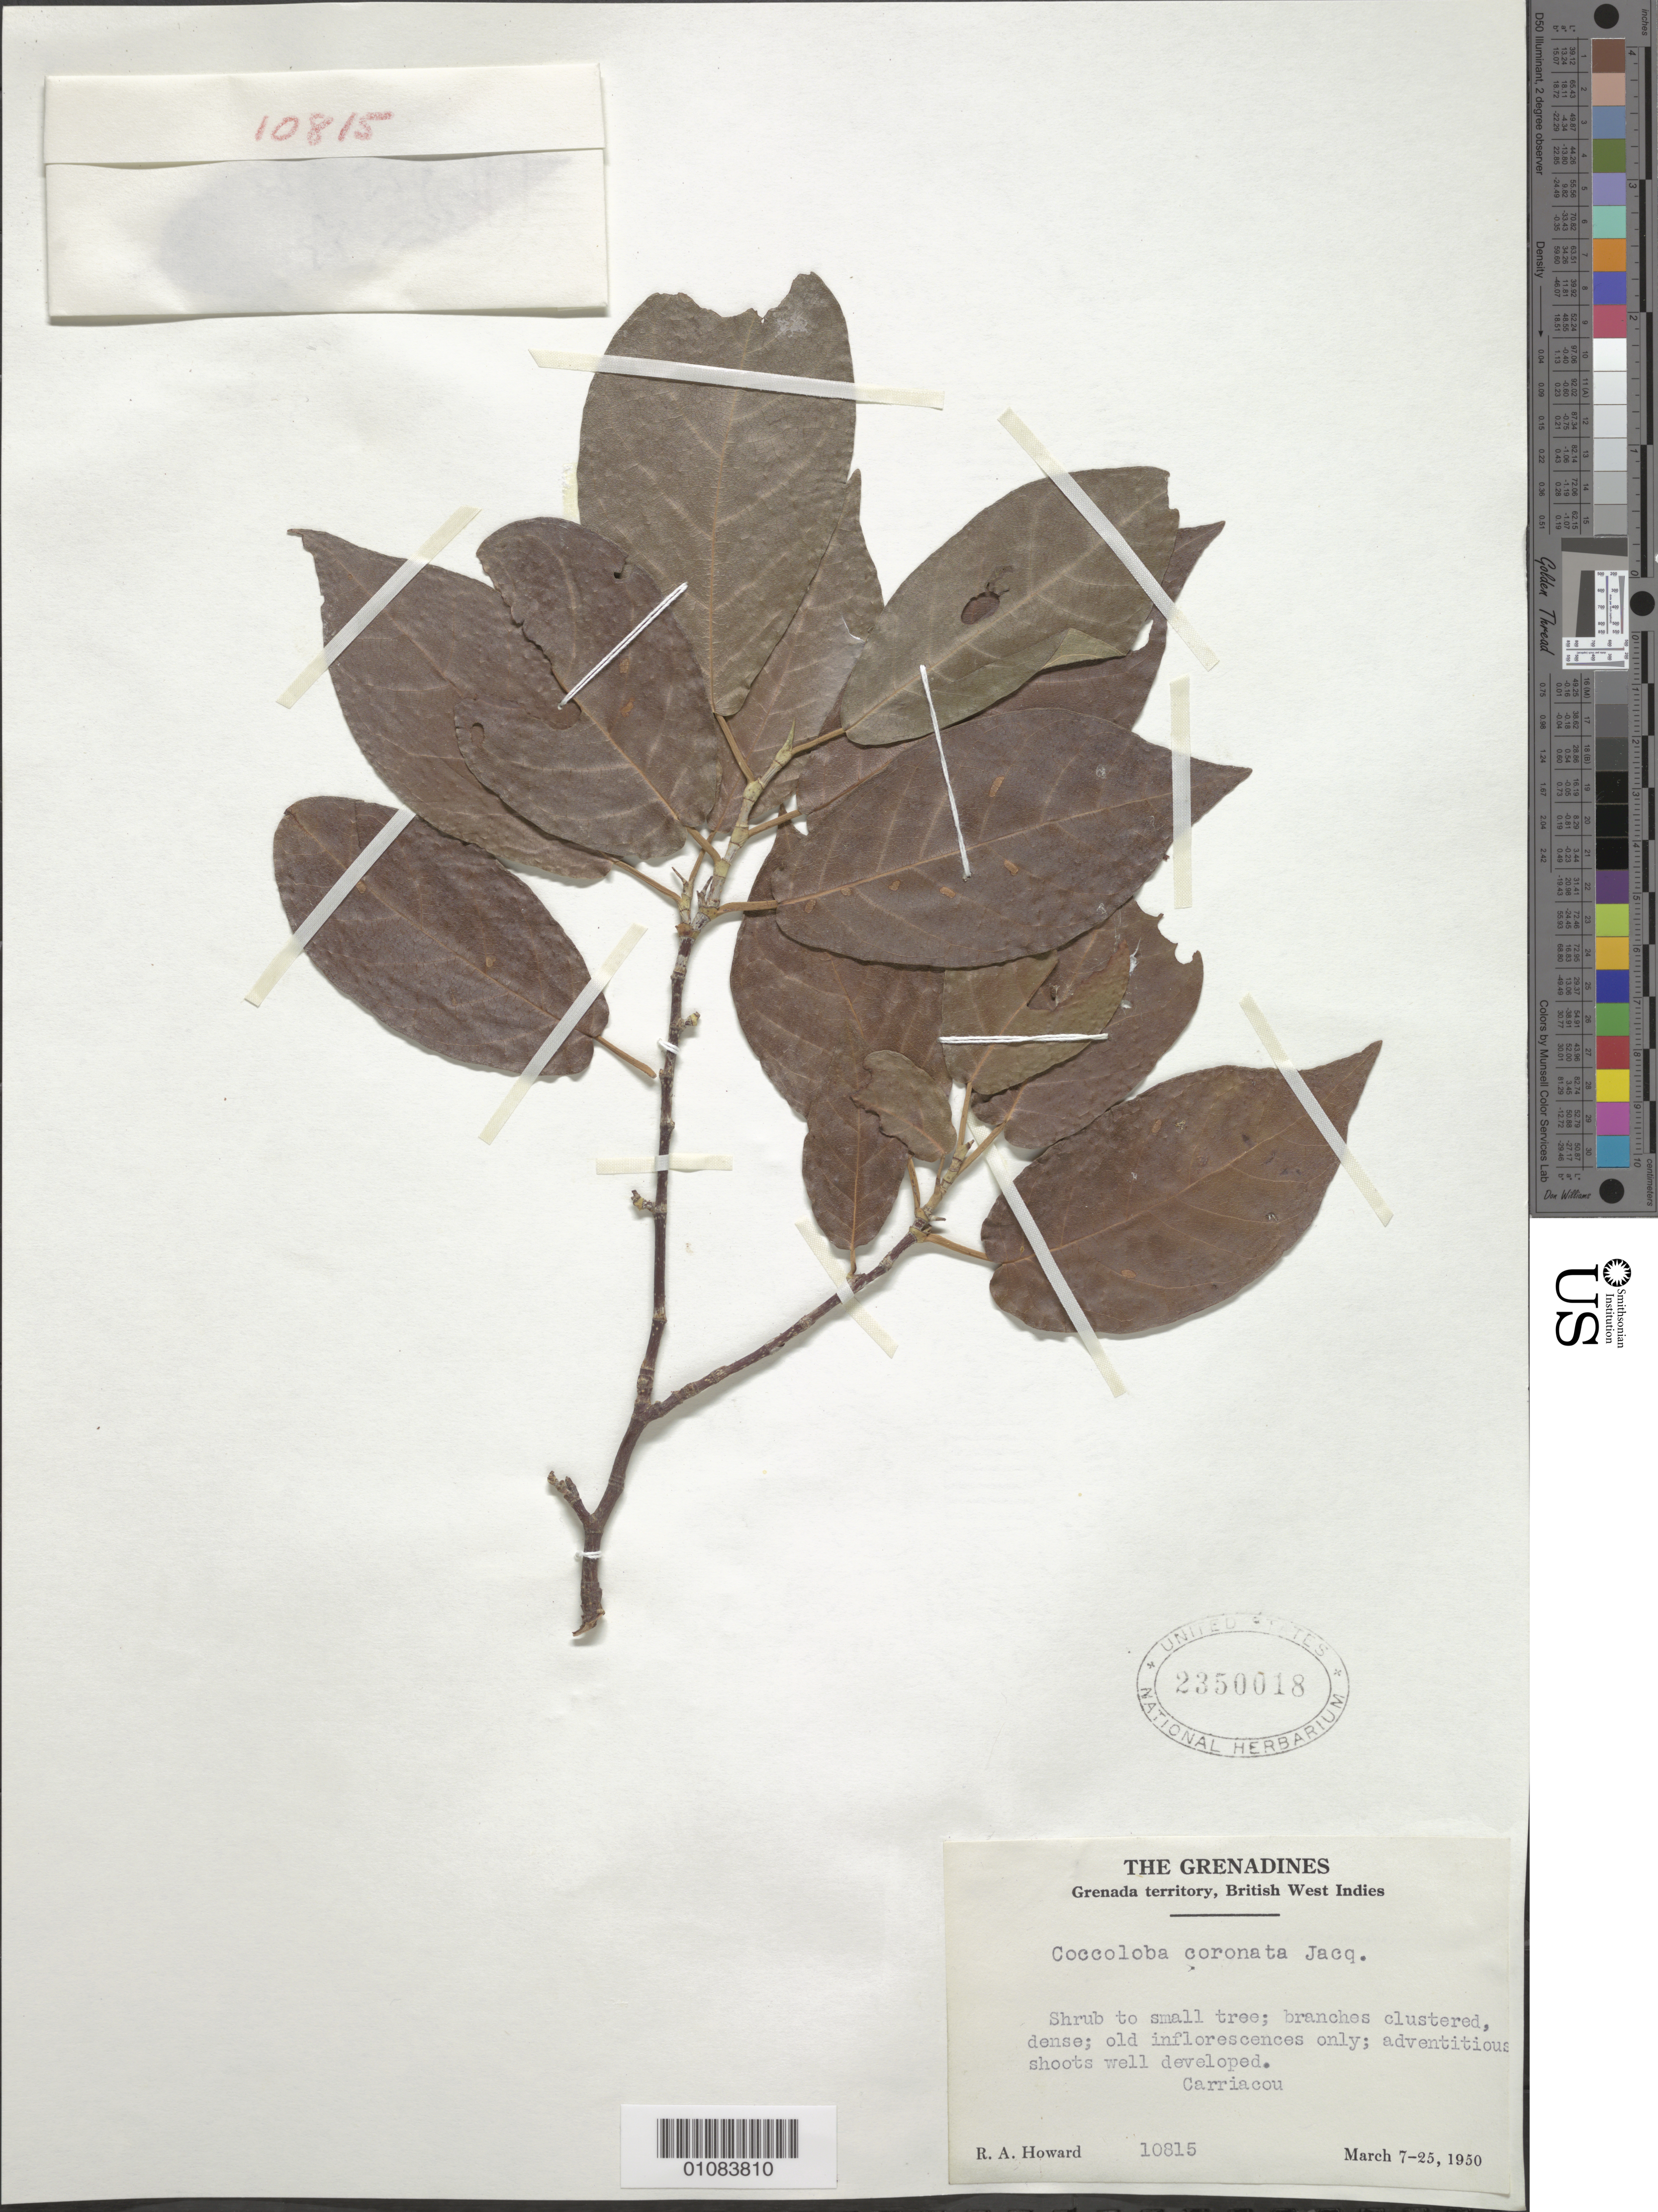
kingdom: Plantae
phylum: Tracheophyta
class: Magnoliopsida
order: Caryophyllales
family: Polygonaceae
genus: Coccoloba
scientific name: Coccoloba coronata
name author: Jacq.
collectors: R. A. Howard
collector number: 10815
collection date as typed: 07 Mar 1950 to 25 Mar 1950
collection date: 1950-03-07/1950-03-25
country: Grenada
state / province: Carriacou and Petite Martinique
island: Carriacou I.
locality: Carriacou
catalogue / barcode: US 2350018